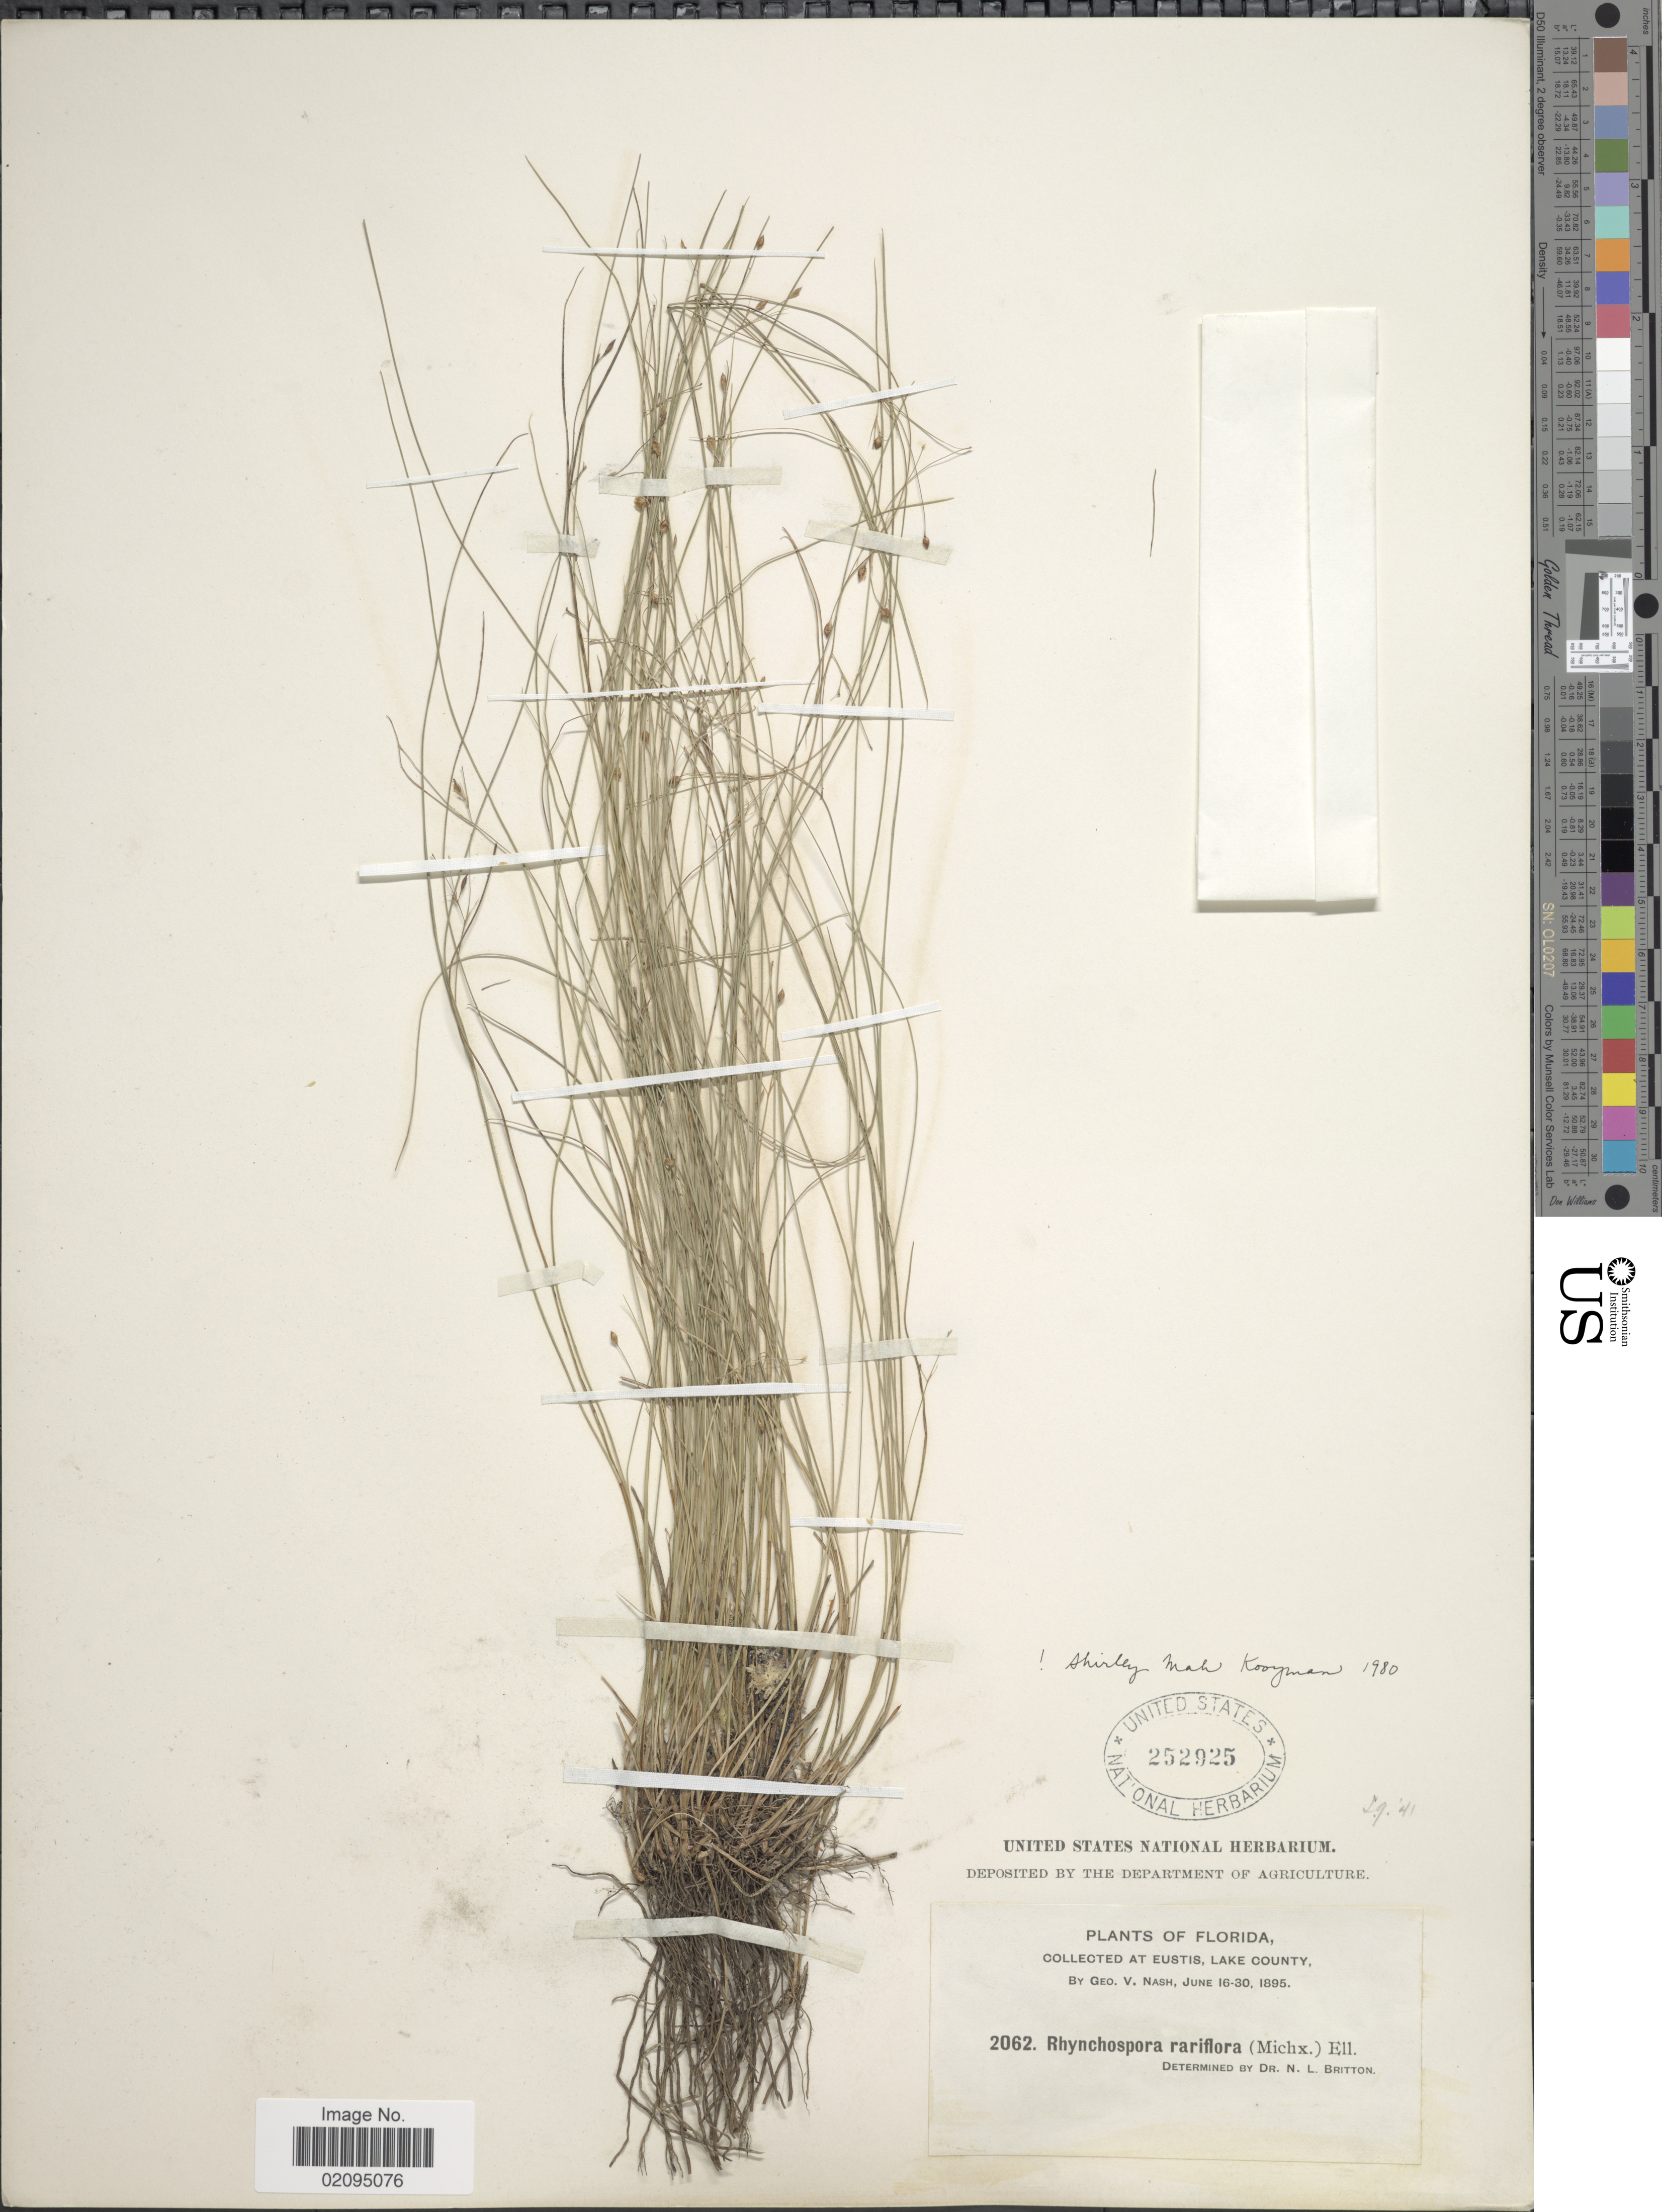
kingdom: Plantae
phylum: Tracheophyta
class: Liliopsida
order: Poales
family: Cyperaceae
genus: Rhynchospora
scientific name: Rhynchospora rariflora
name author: (Michx.) Elliott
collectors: G. V. Nash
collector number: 2062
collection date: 1895-06-16/1895-06-30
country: United States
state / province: Florida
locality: At Eustis, Lake County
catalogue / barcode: US 252925